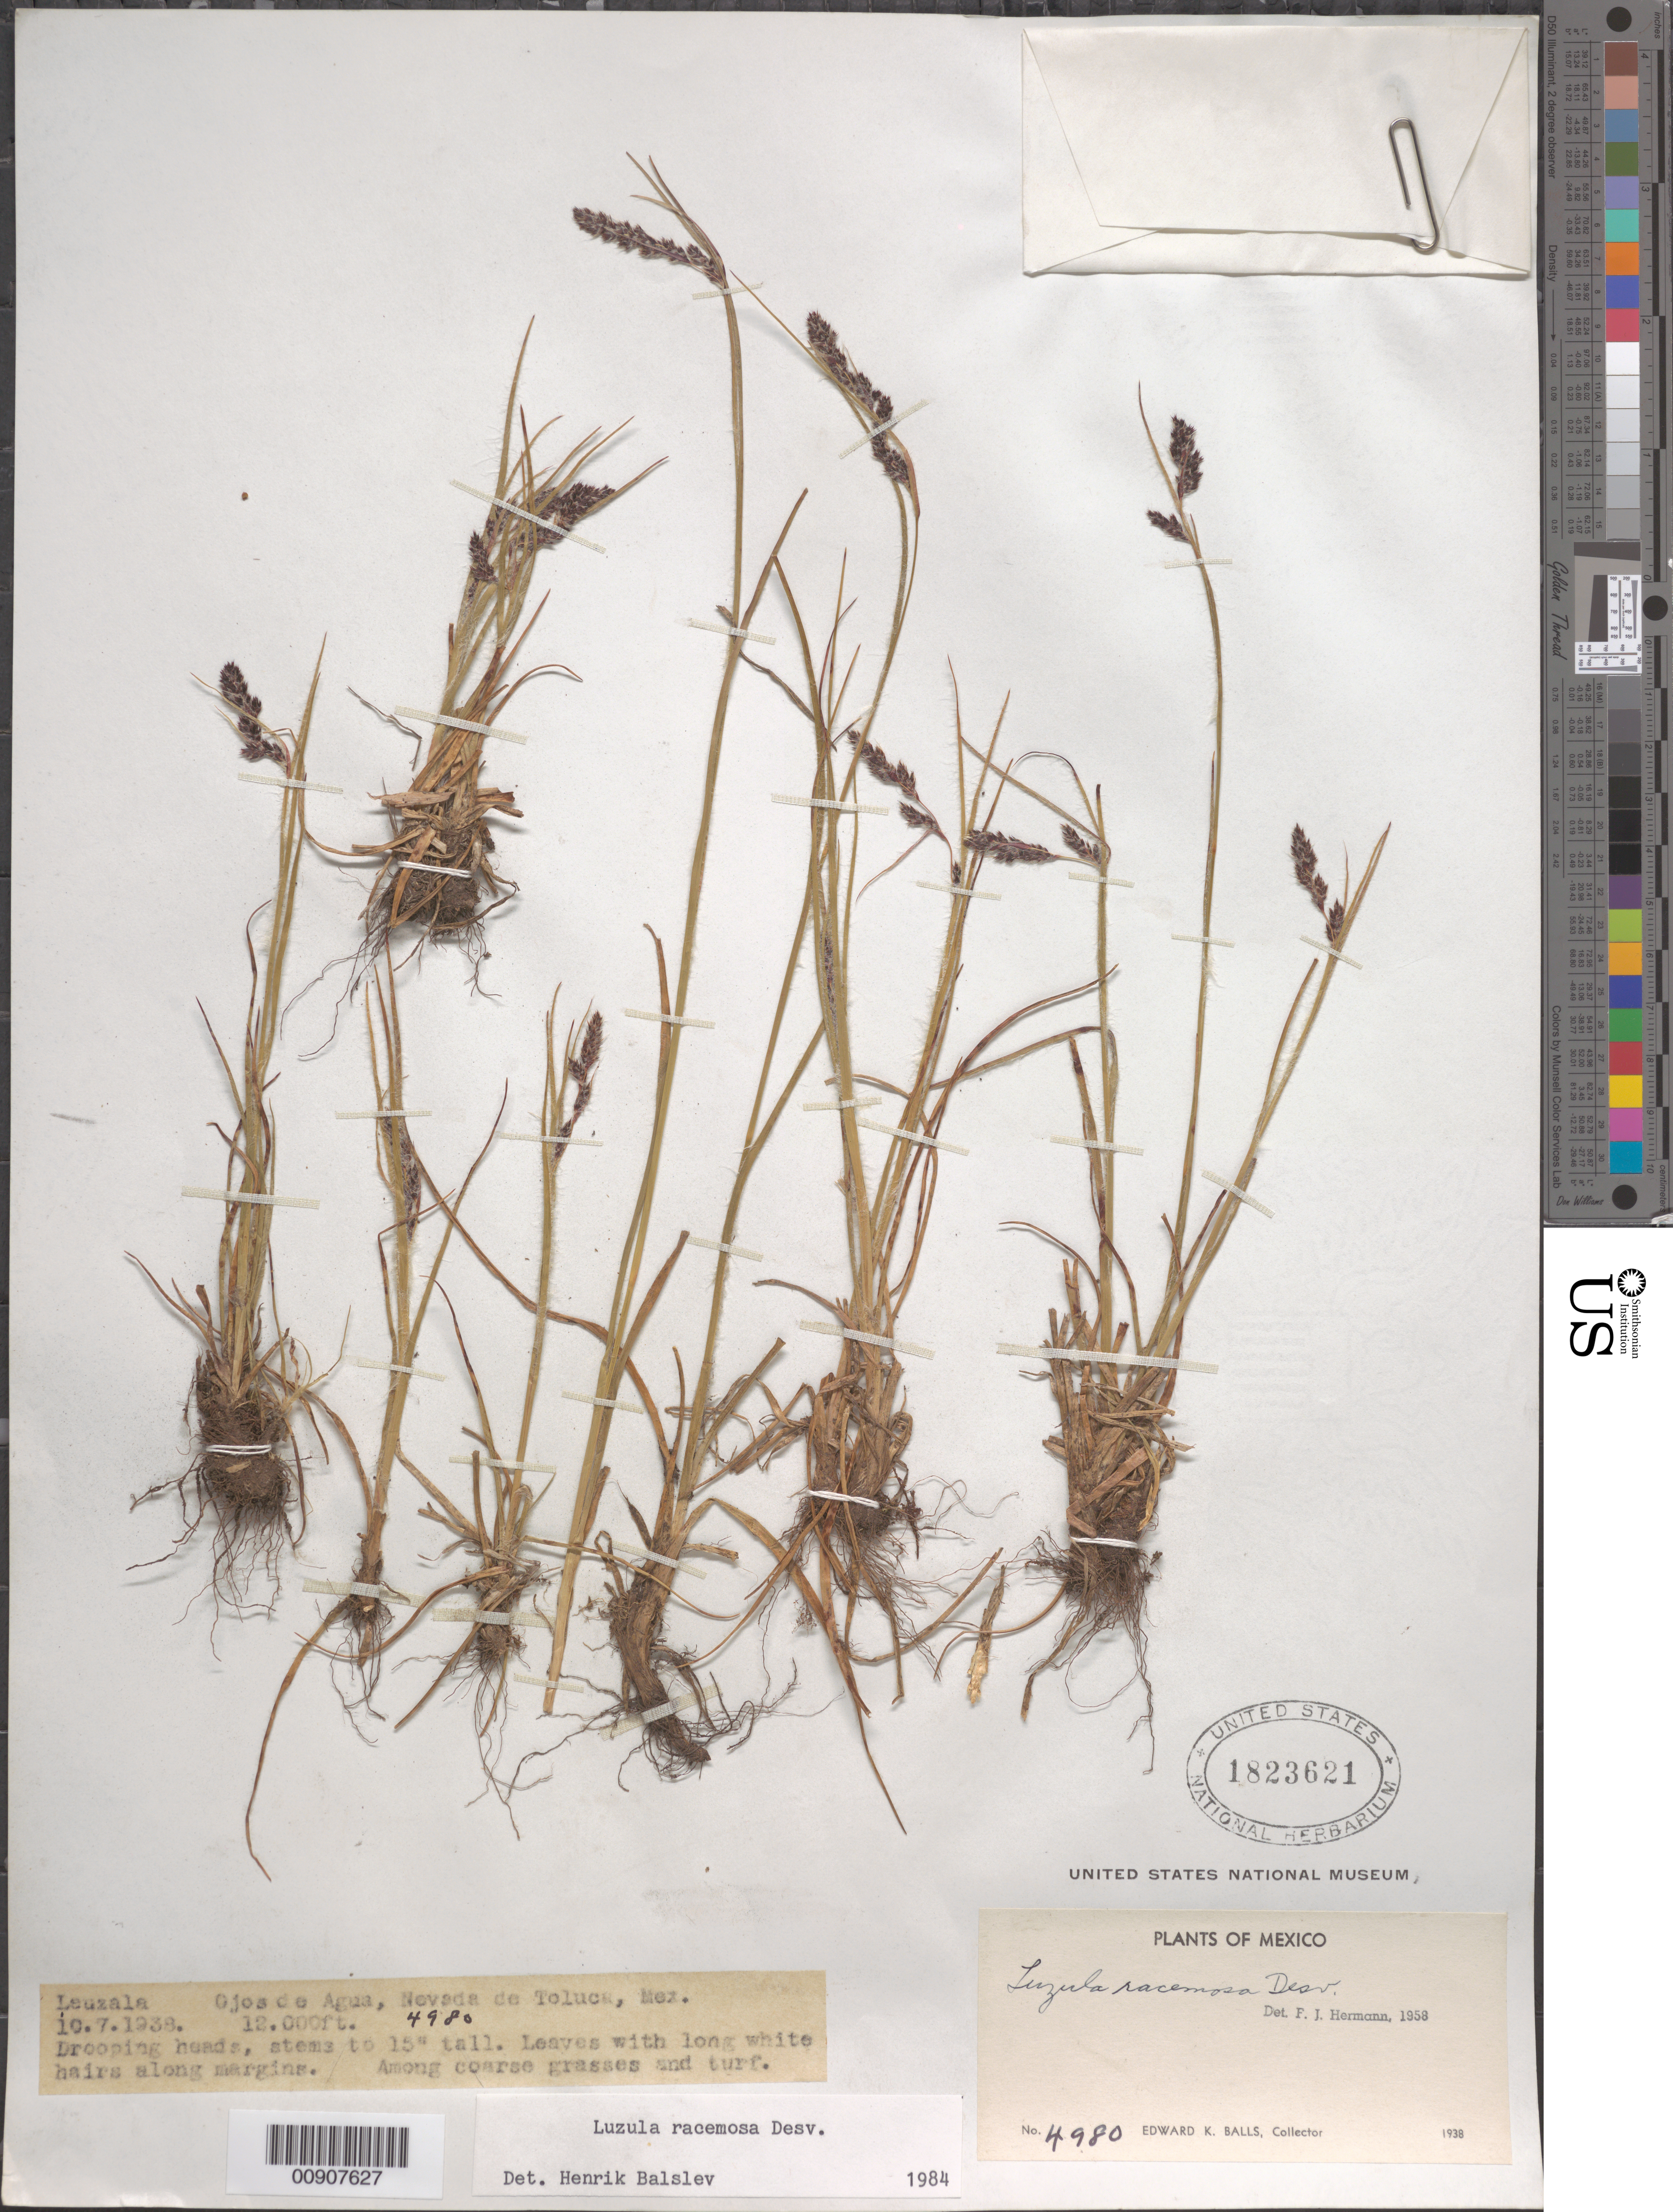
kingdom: Plantae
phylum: Tracheophyta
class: Liliopsida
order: Poales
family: Juncaceae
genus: Luzula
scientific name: Luzula racemosa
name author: Desv.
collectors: E. K. Balls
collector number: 4980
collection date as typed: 10 Jul 1938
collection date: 1938-07-10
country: Mexico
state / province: México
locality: Ojos de Agua, Nevada de Toluca [sic], México.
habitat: Among coarse grasses and turf.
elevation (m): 3658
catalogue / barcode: US 1823621